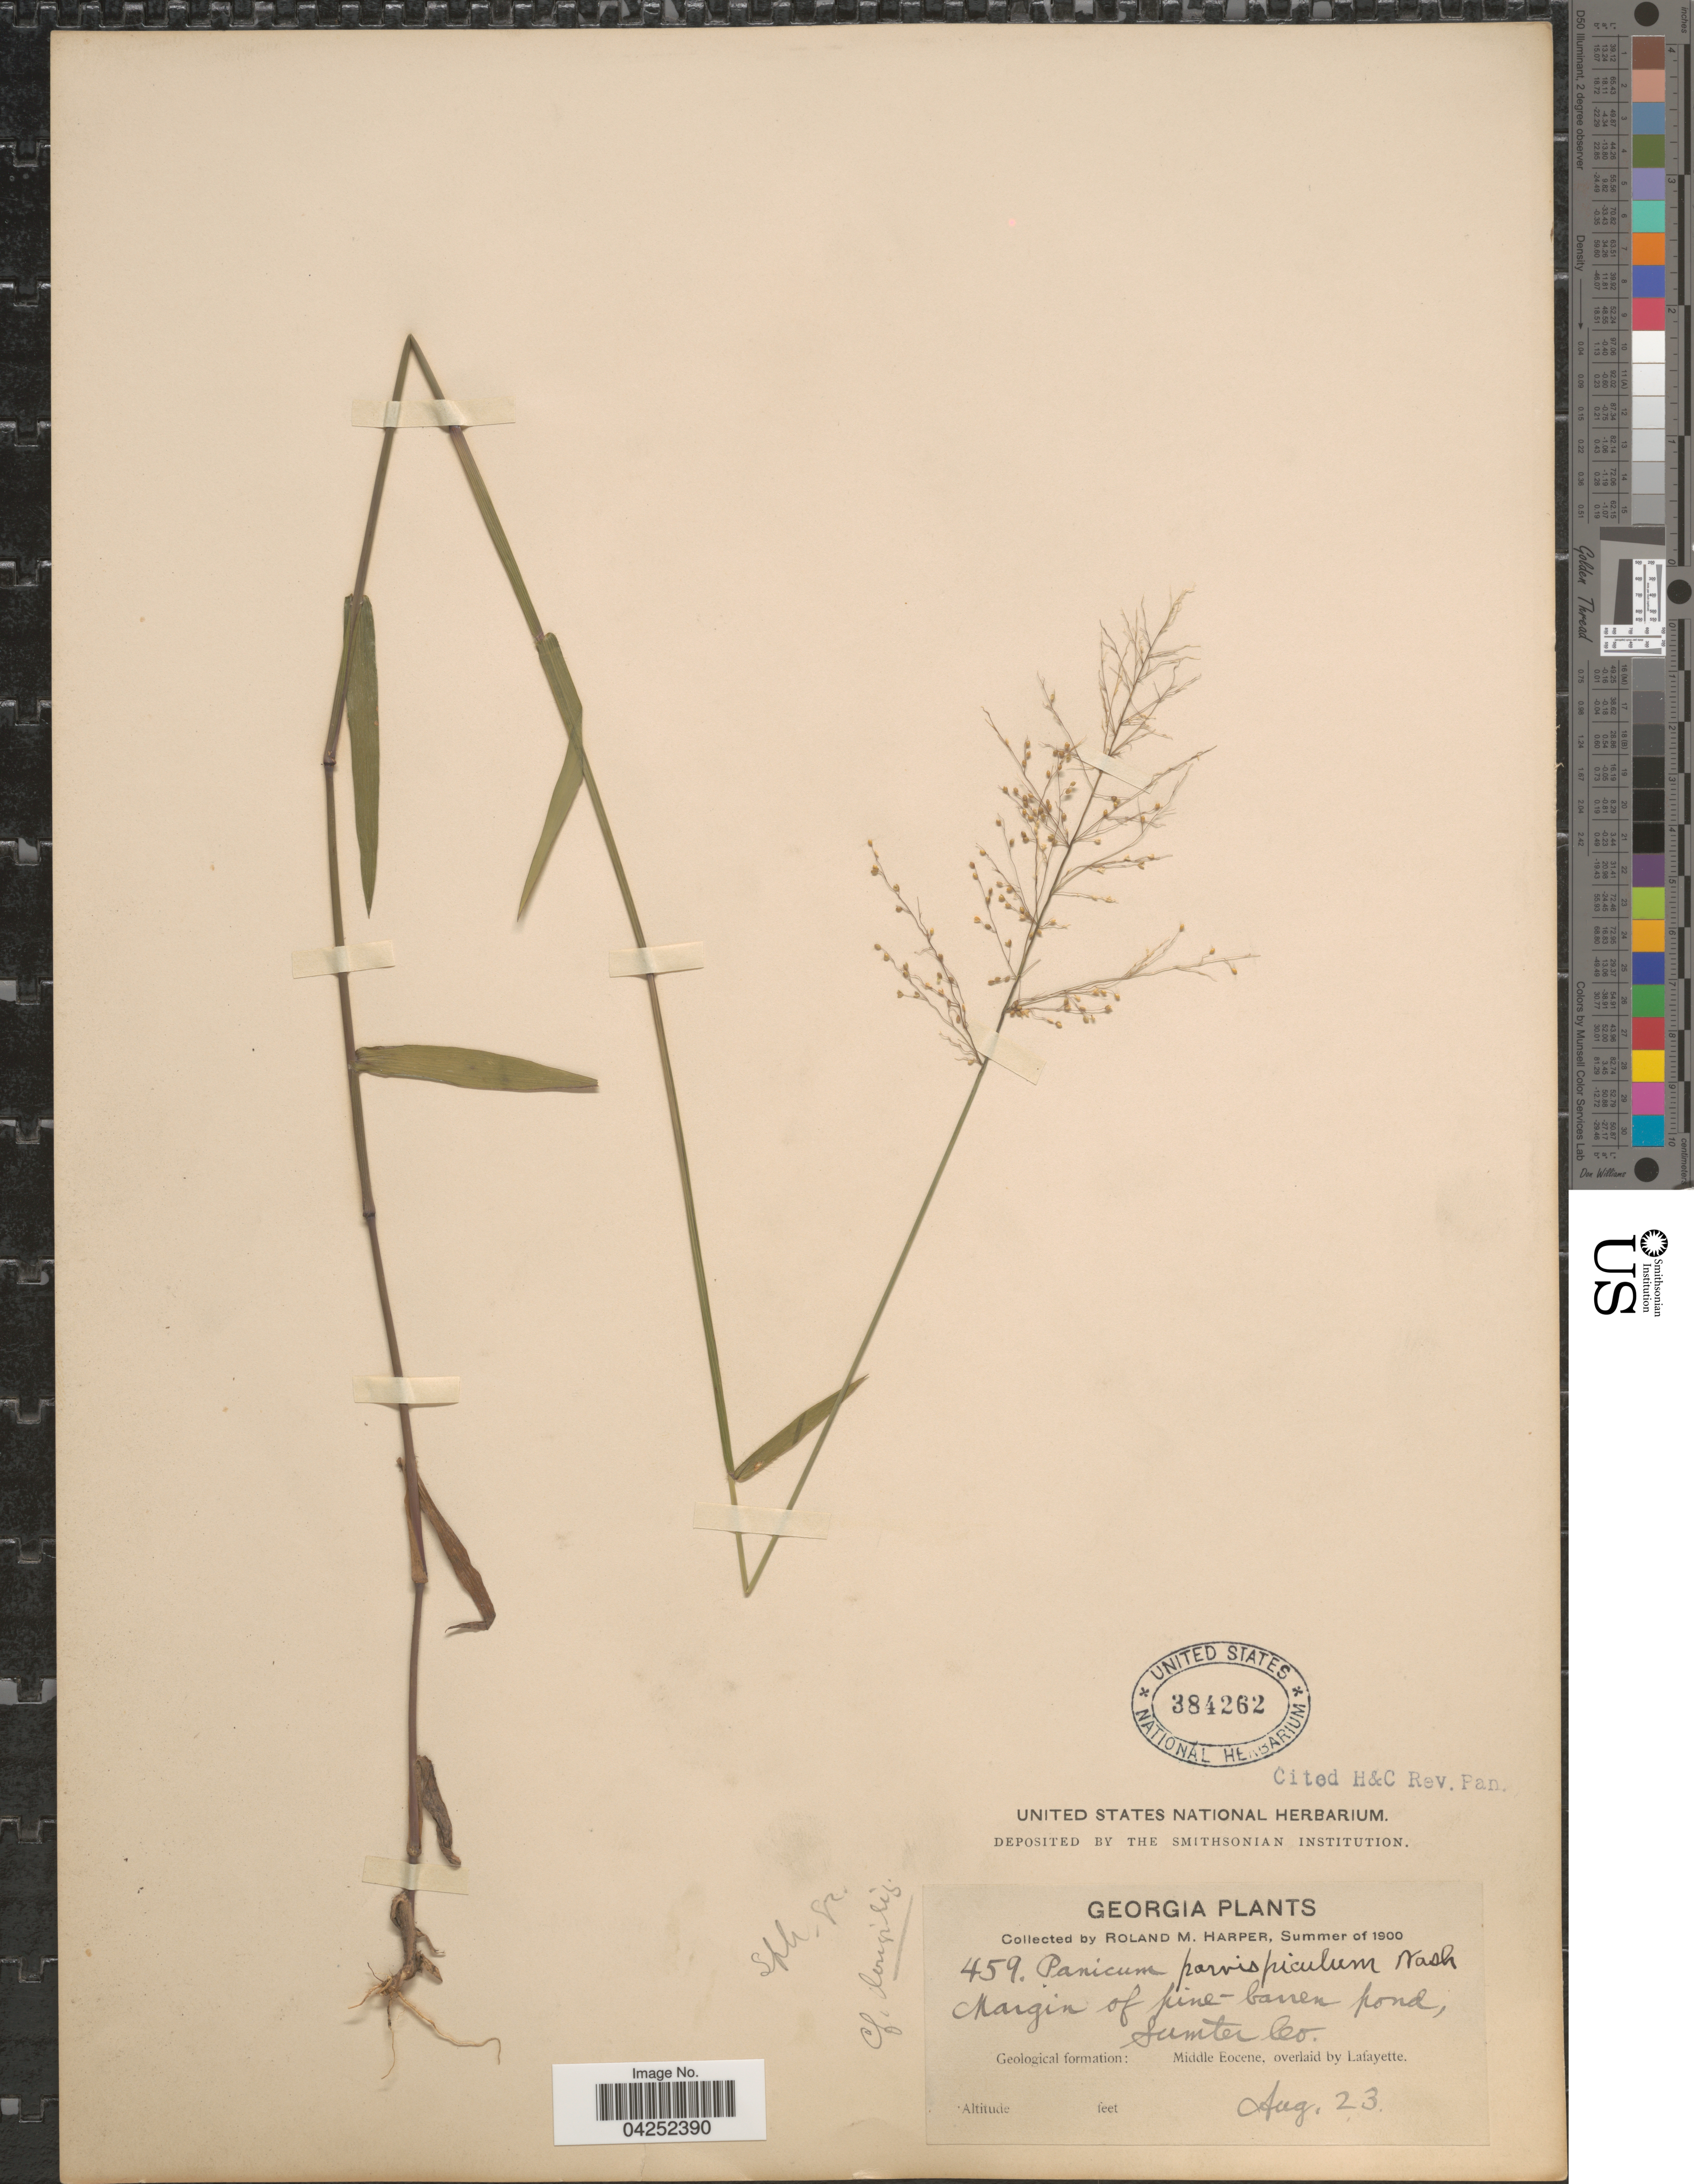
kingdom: Plantae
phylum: Tracheophyta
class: Liliopsida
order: Poales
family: Poaceae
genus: Dichanthelium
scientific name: Dichanthelium acuminatum var. longiligulatum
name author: (Nash) Gould & C.A. Clark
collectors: R. M. Harper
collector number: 459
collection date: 1900-08-23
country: United States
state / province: Georgia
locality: Sumter Co. Geological formation: Middle Eocene, overlaid by Lafayette.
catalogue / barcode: US 384262